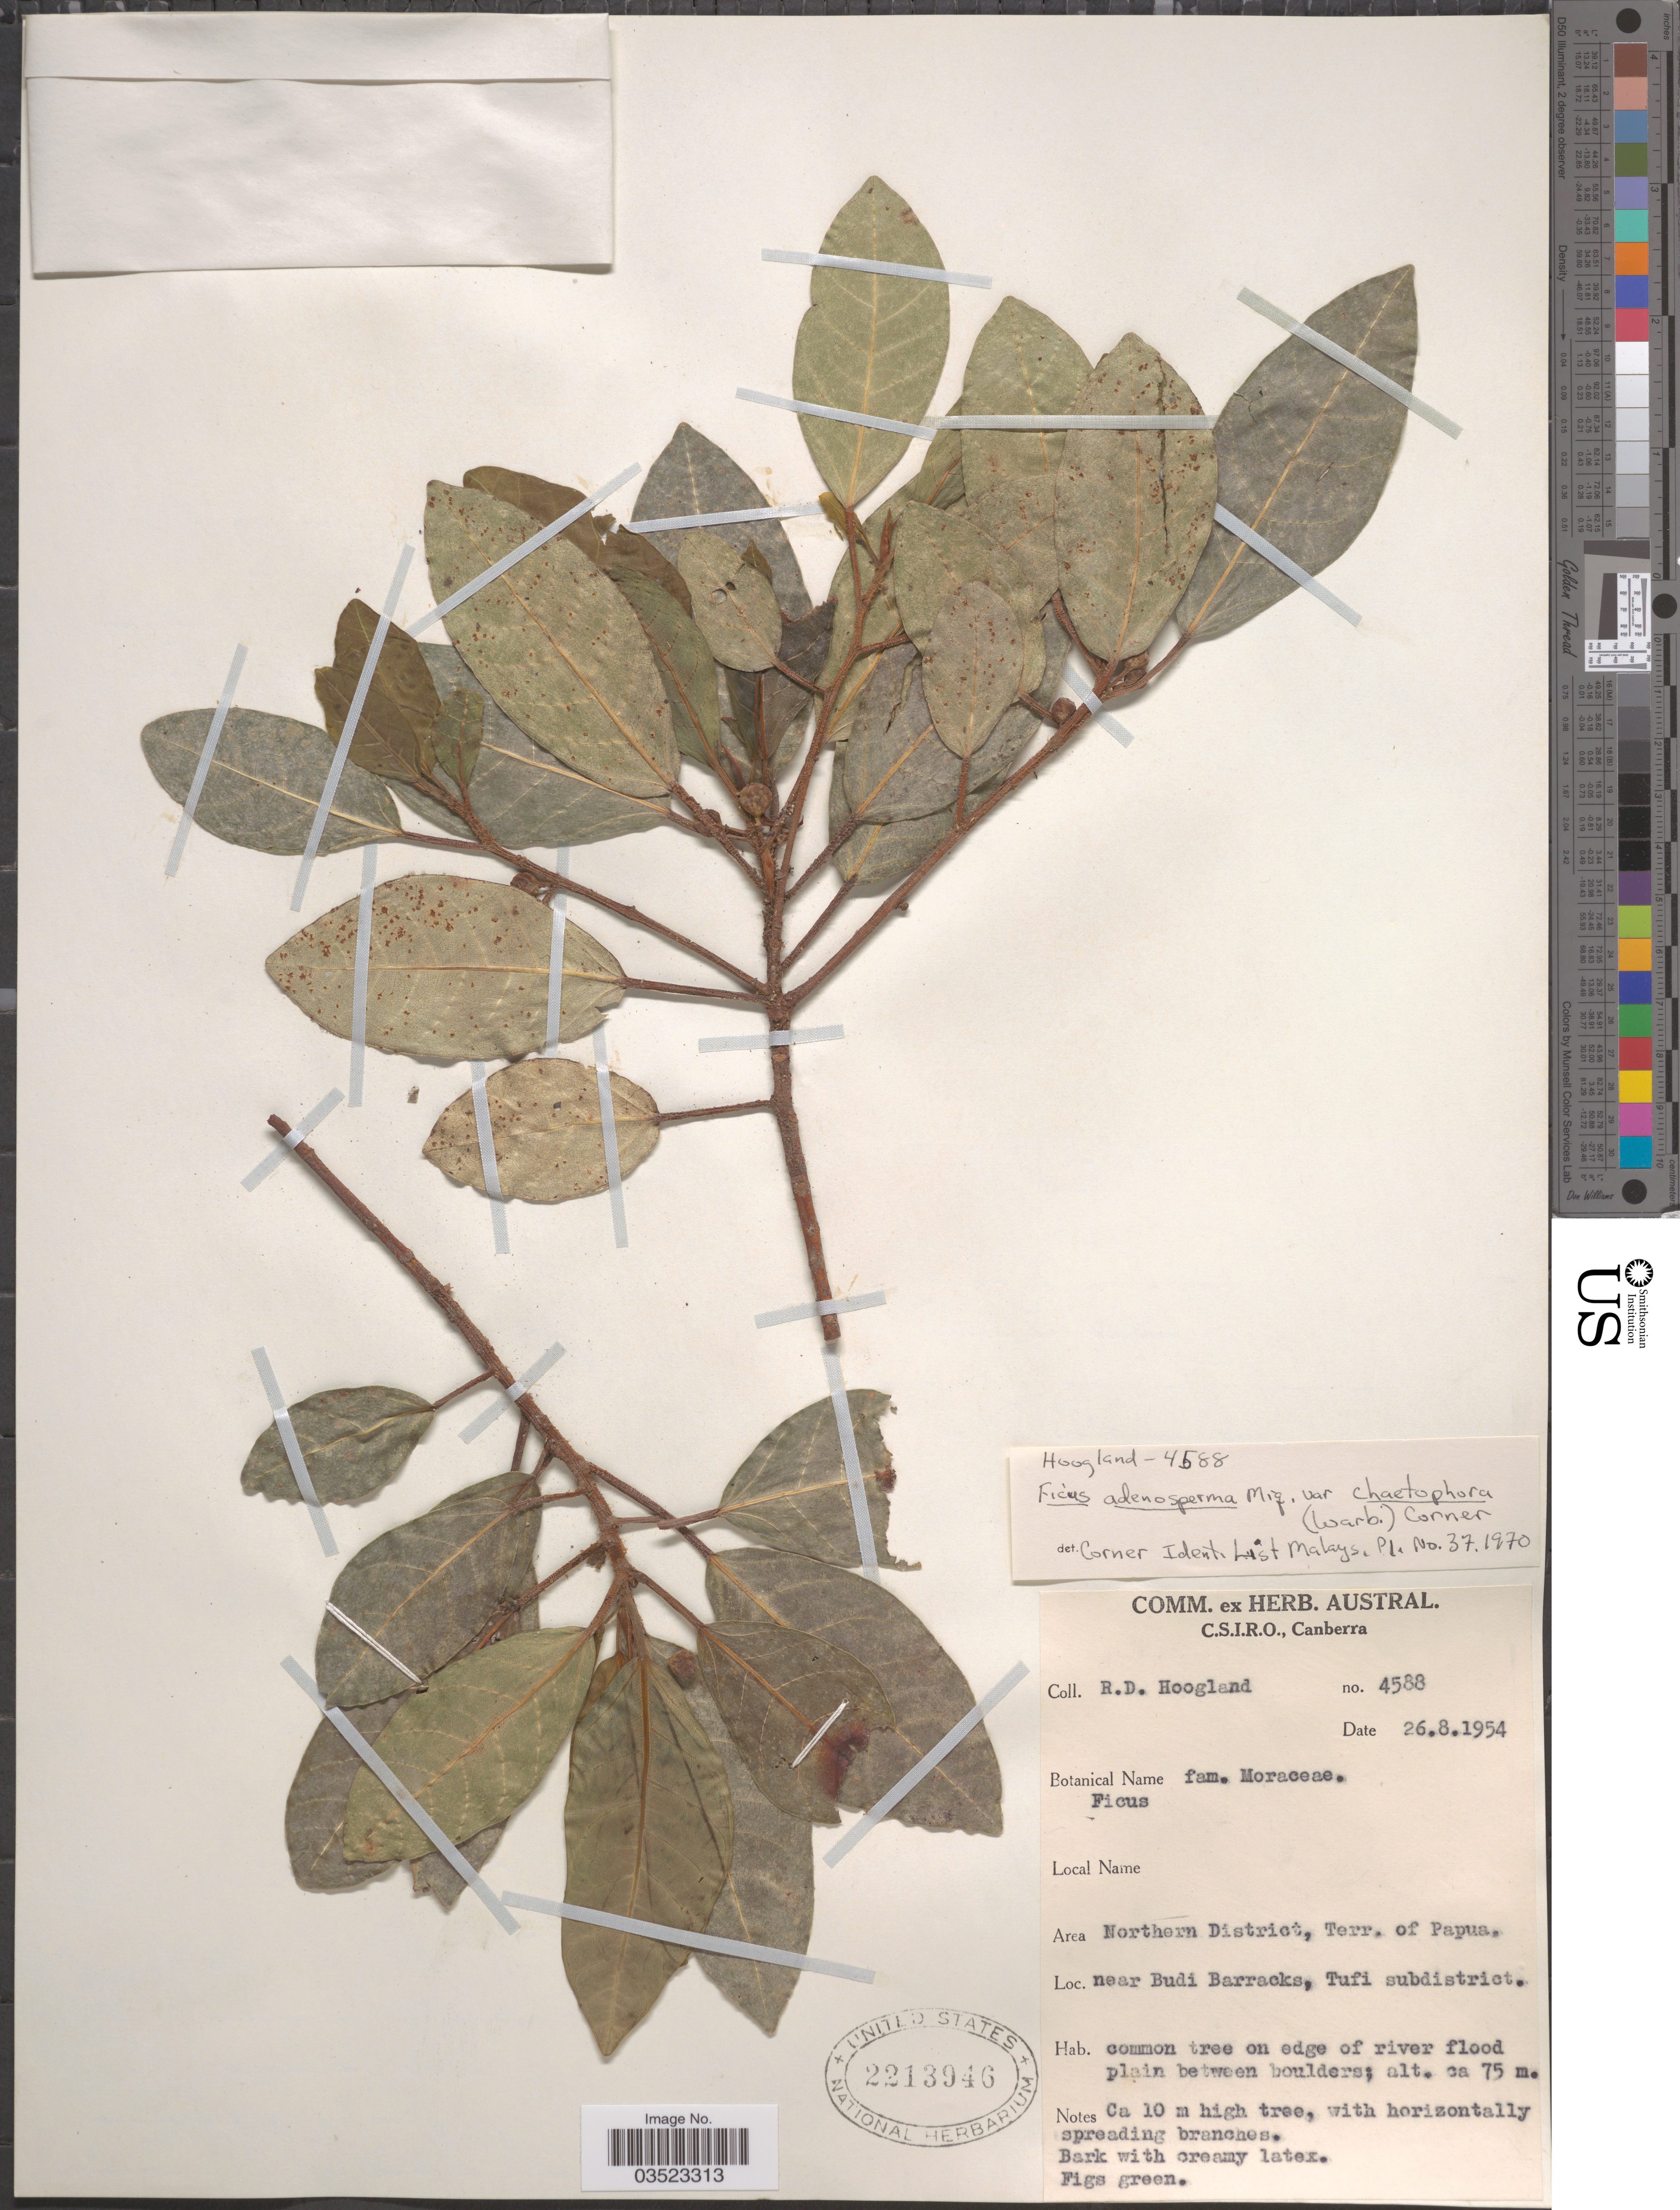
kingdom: Plantae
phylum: Tracheophyta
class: Magnoliopsida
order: Rosales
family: Moraceae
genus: Ficus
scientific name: Ficus adenosperma var. chaetophora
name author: (Warb.) Corner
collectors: R. D. Hoogland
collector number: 4588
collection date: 1954-08-26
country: Papua New Guinea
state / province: Northern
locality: Area Northern District, Terr. of Papua. Near Budi Barracks, Tufi subdistrict.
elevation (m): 75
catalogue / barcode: US 2213946